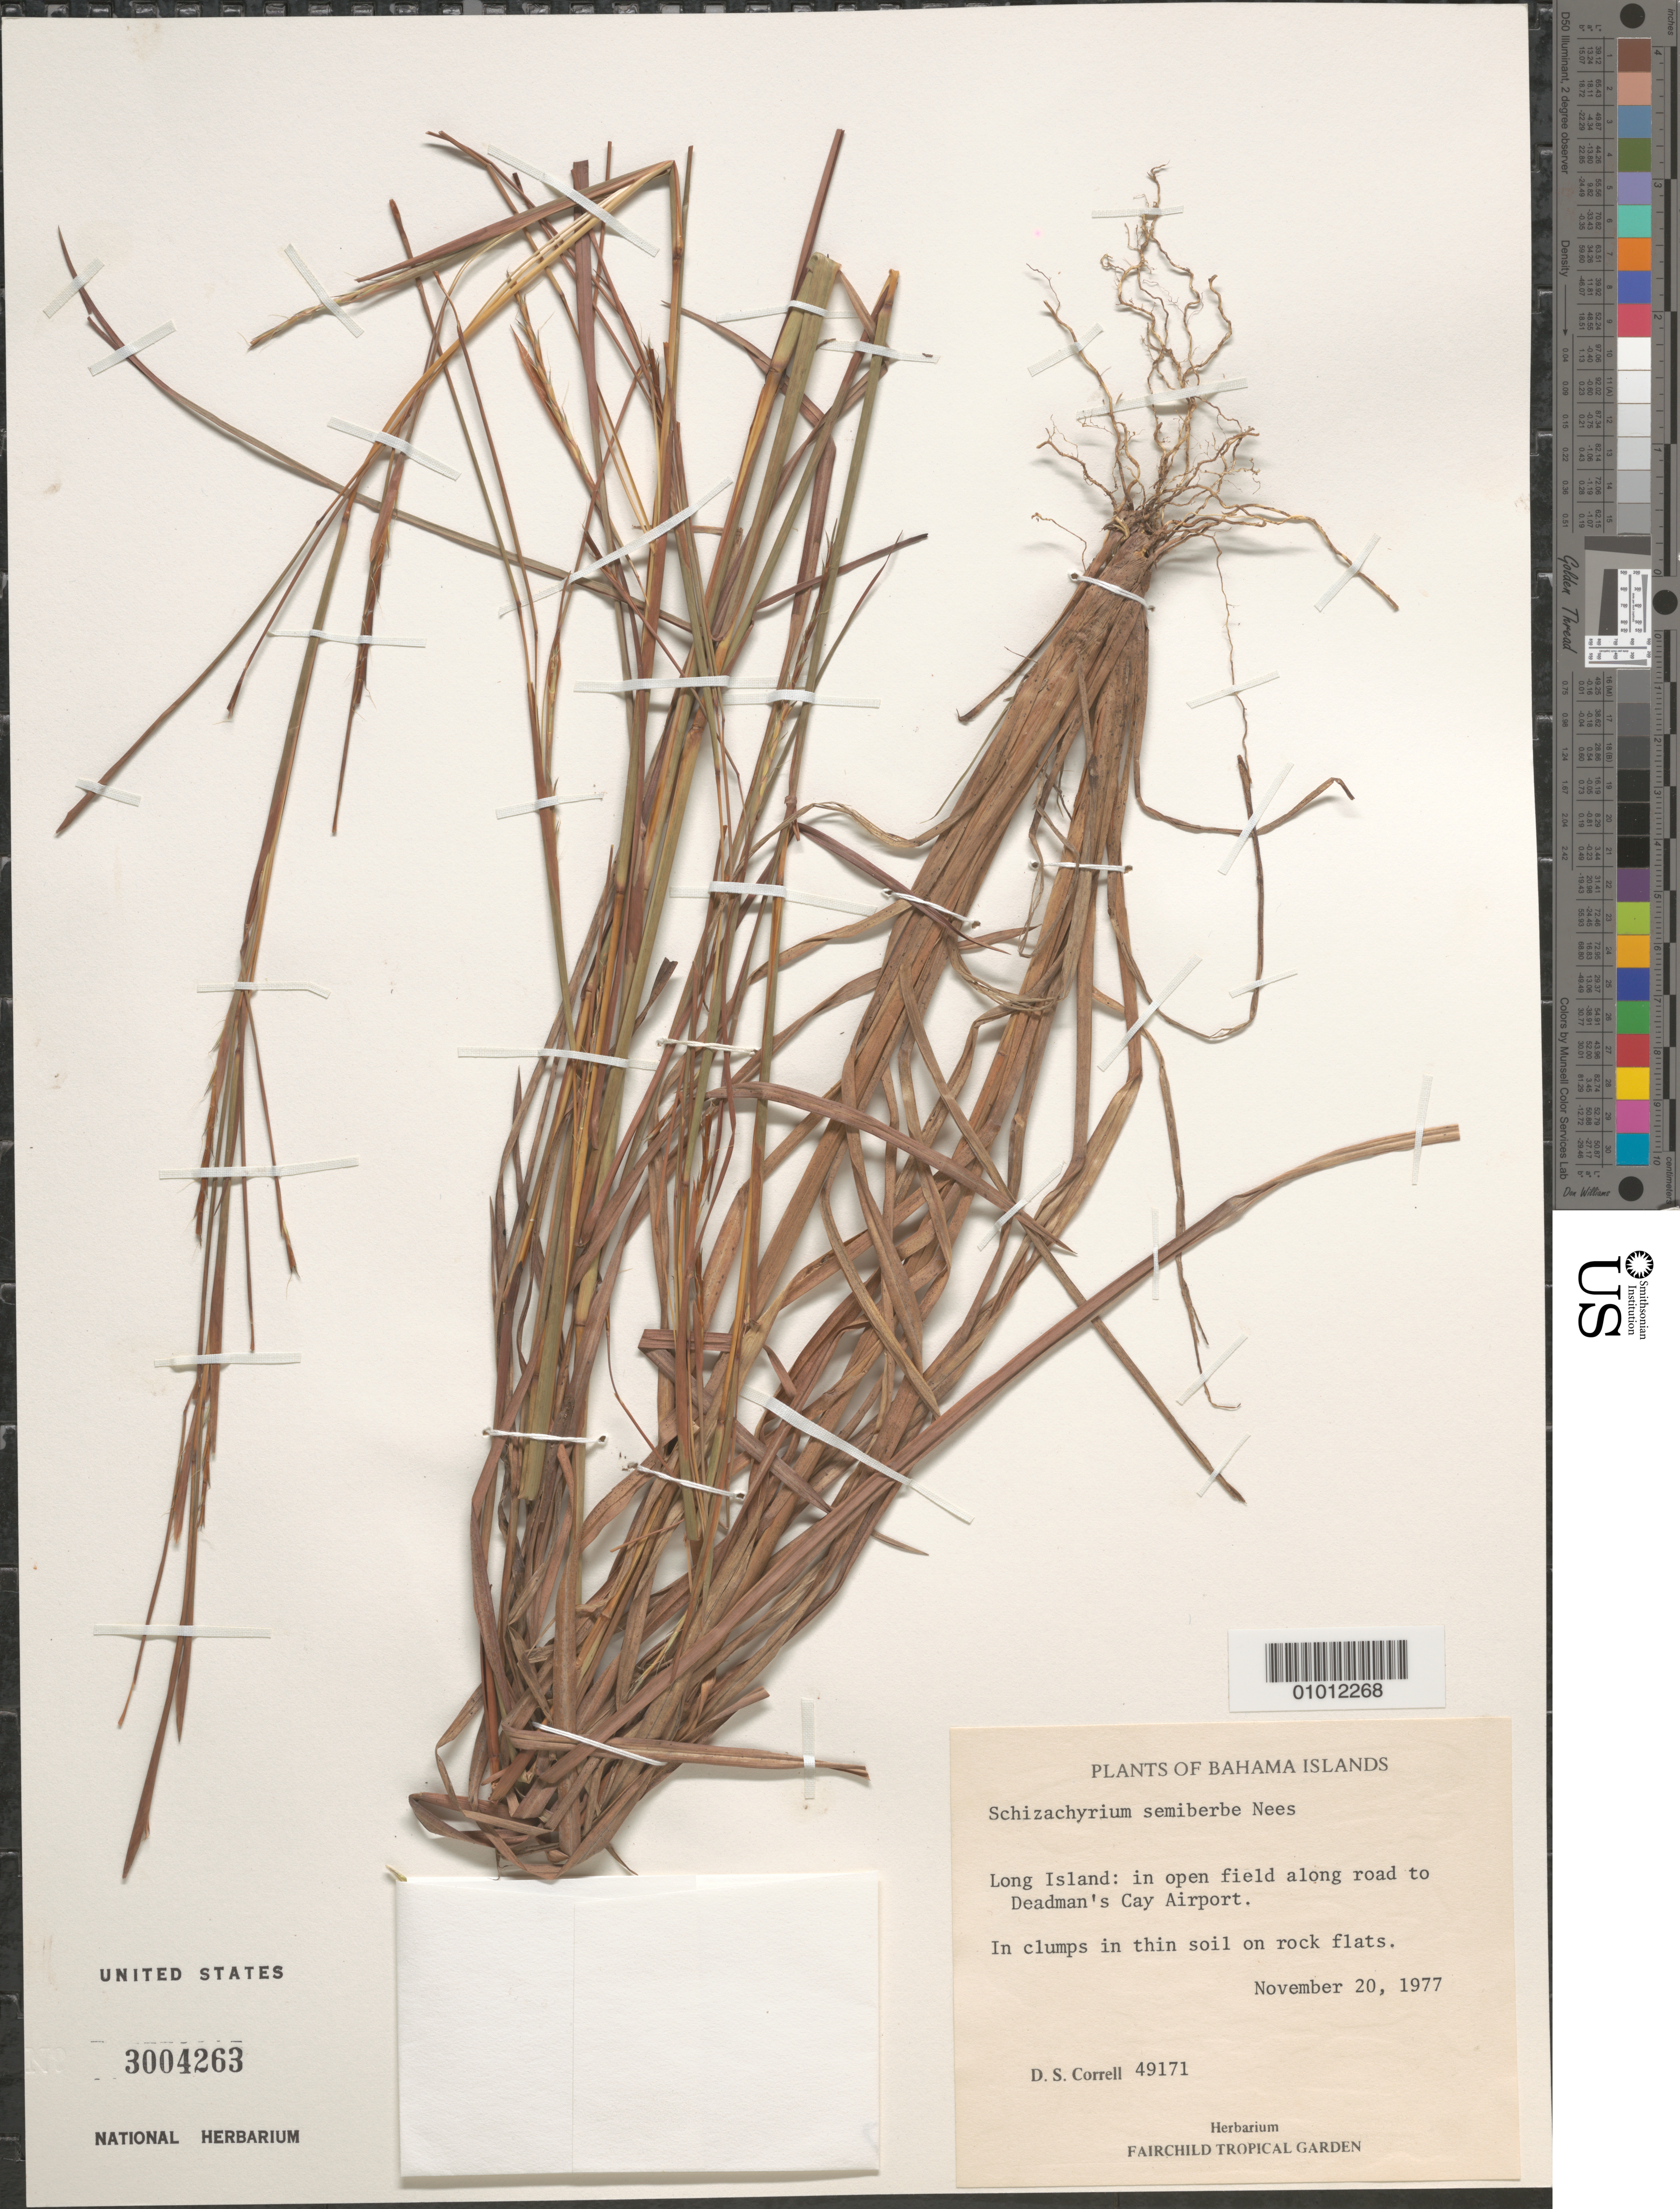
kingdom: Plantae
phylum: Tracheophyta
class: Liliopsida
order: Poales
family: Poaceae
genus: Schizachyrium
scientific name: Schizachyrium semiberbe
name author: Nees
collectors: D. S. Correll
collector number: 49171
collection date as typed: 20 Nov 1977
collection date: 1977-11-20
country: Bahamas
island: Long I.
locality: In open field along road to Deadman's Cay Airport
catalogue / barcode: US 3004263